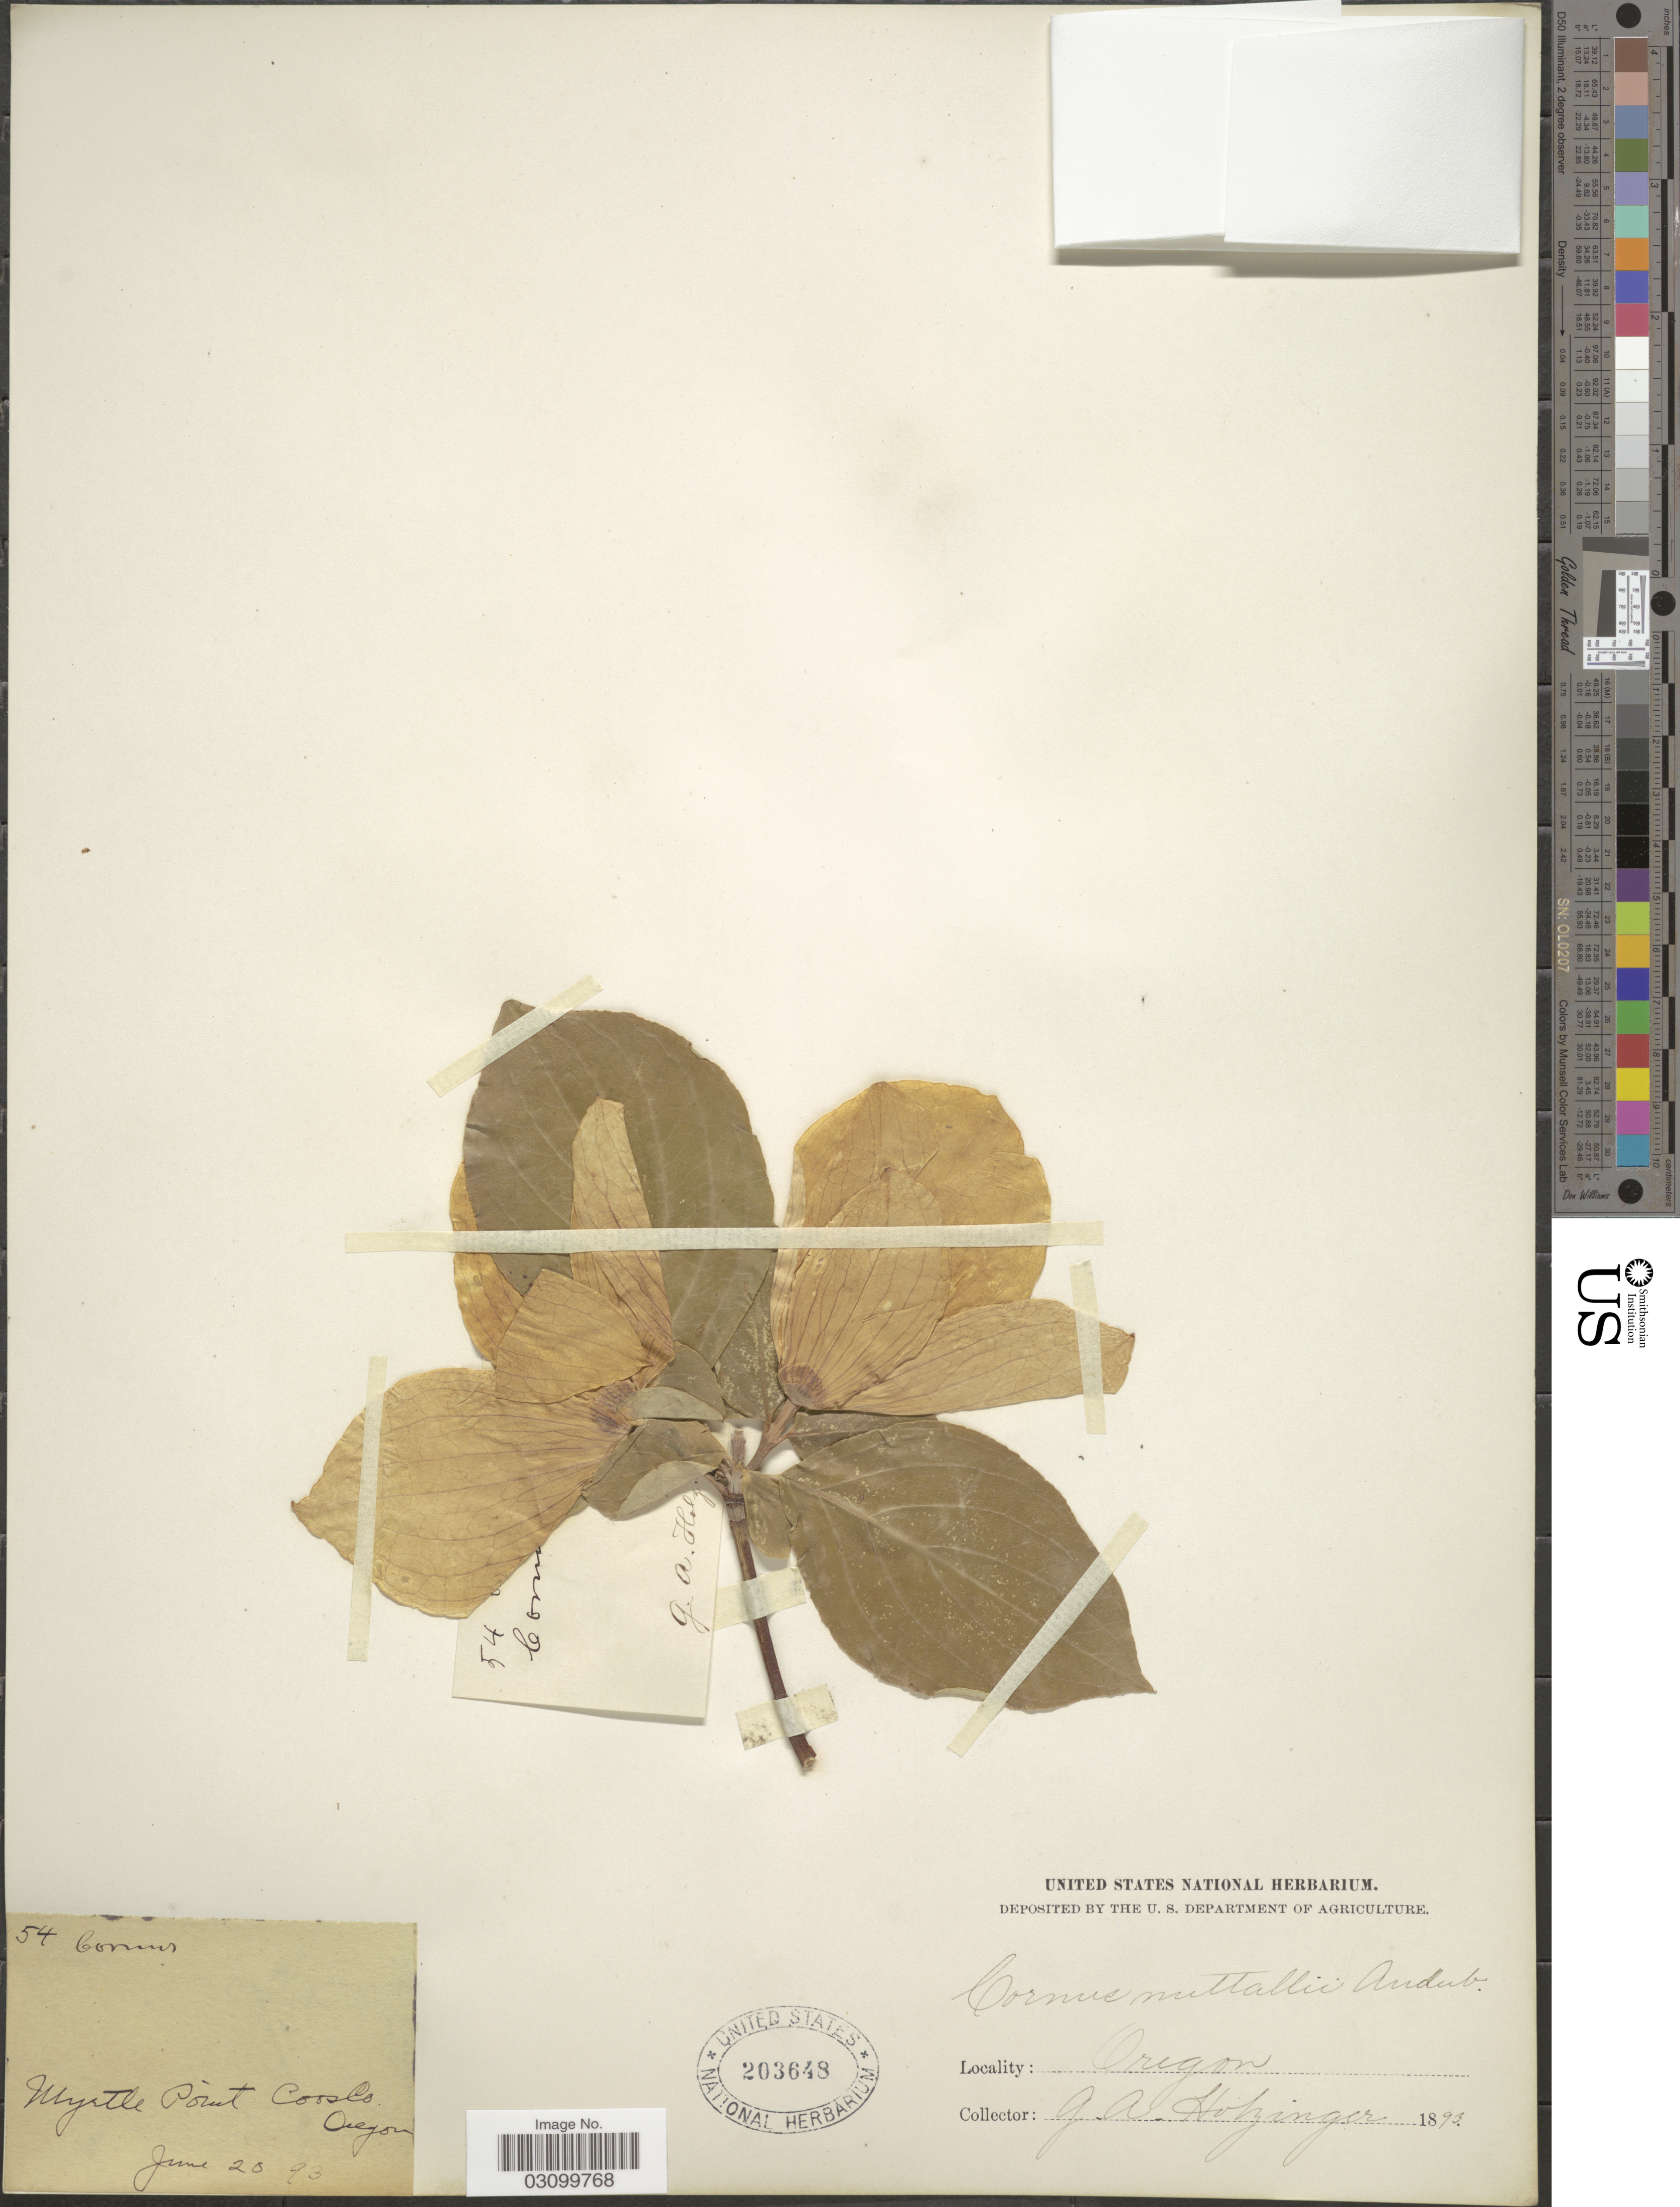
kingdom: Plantae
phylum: Tracheophyta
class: Magnoliopsida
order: Cornales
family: Cornaceae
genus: Cornus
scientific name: Cornus nuttallii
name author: Audubon ex Torr. & A. Gray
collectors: G. A. Holzinger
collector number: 54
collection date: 1893-06-20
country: United States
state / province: Oregon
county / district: Coos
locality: Myrtle Point Coos Co.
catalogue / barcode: US 203648